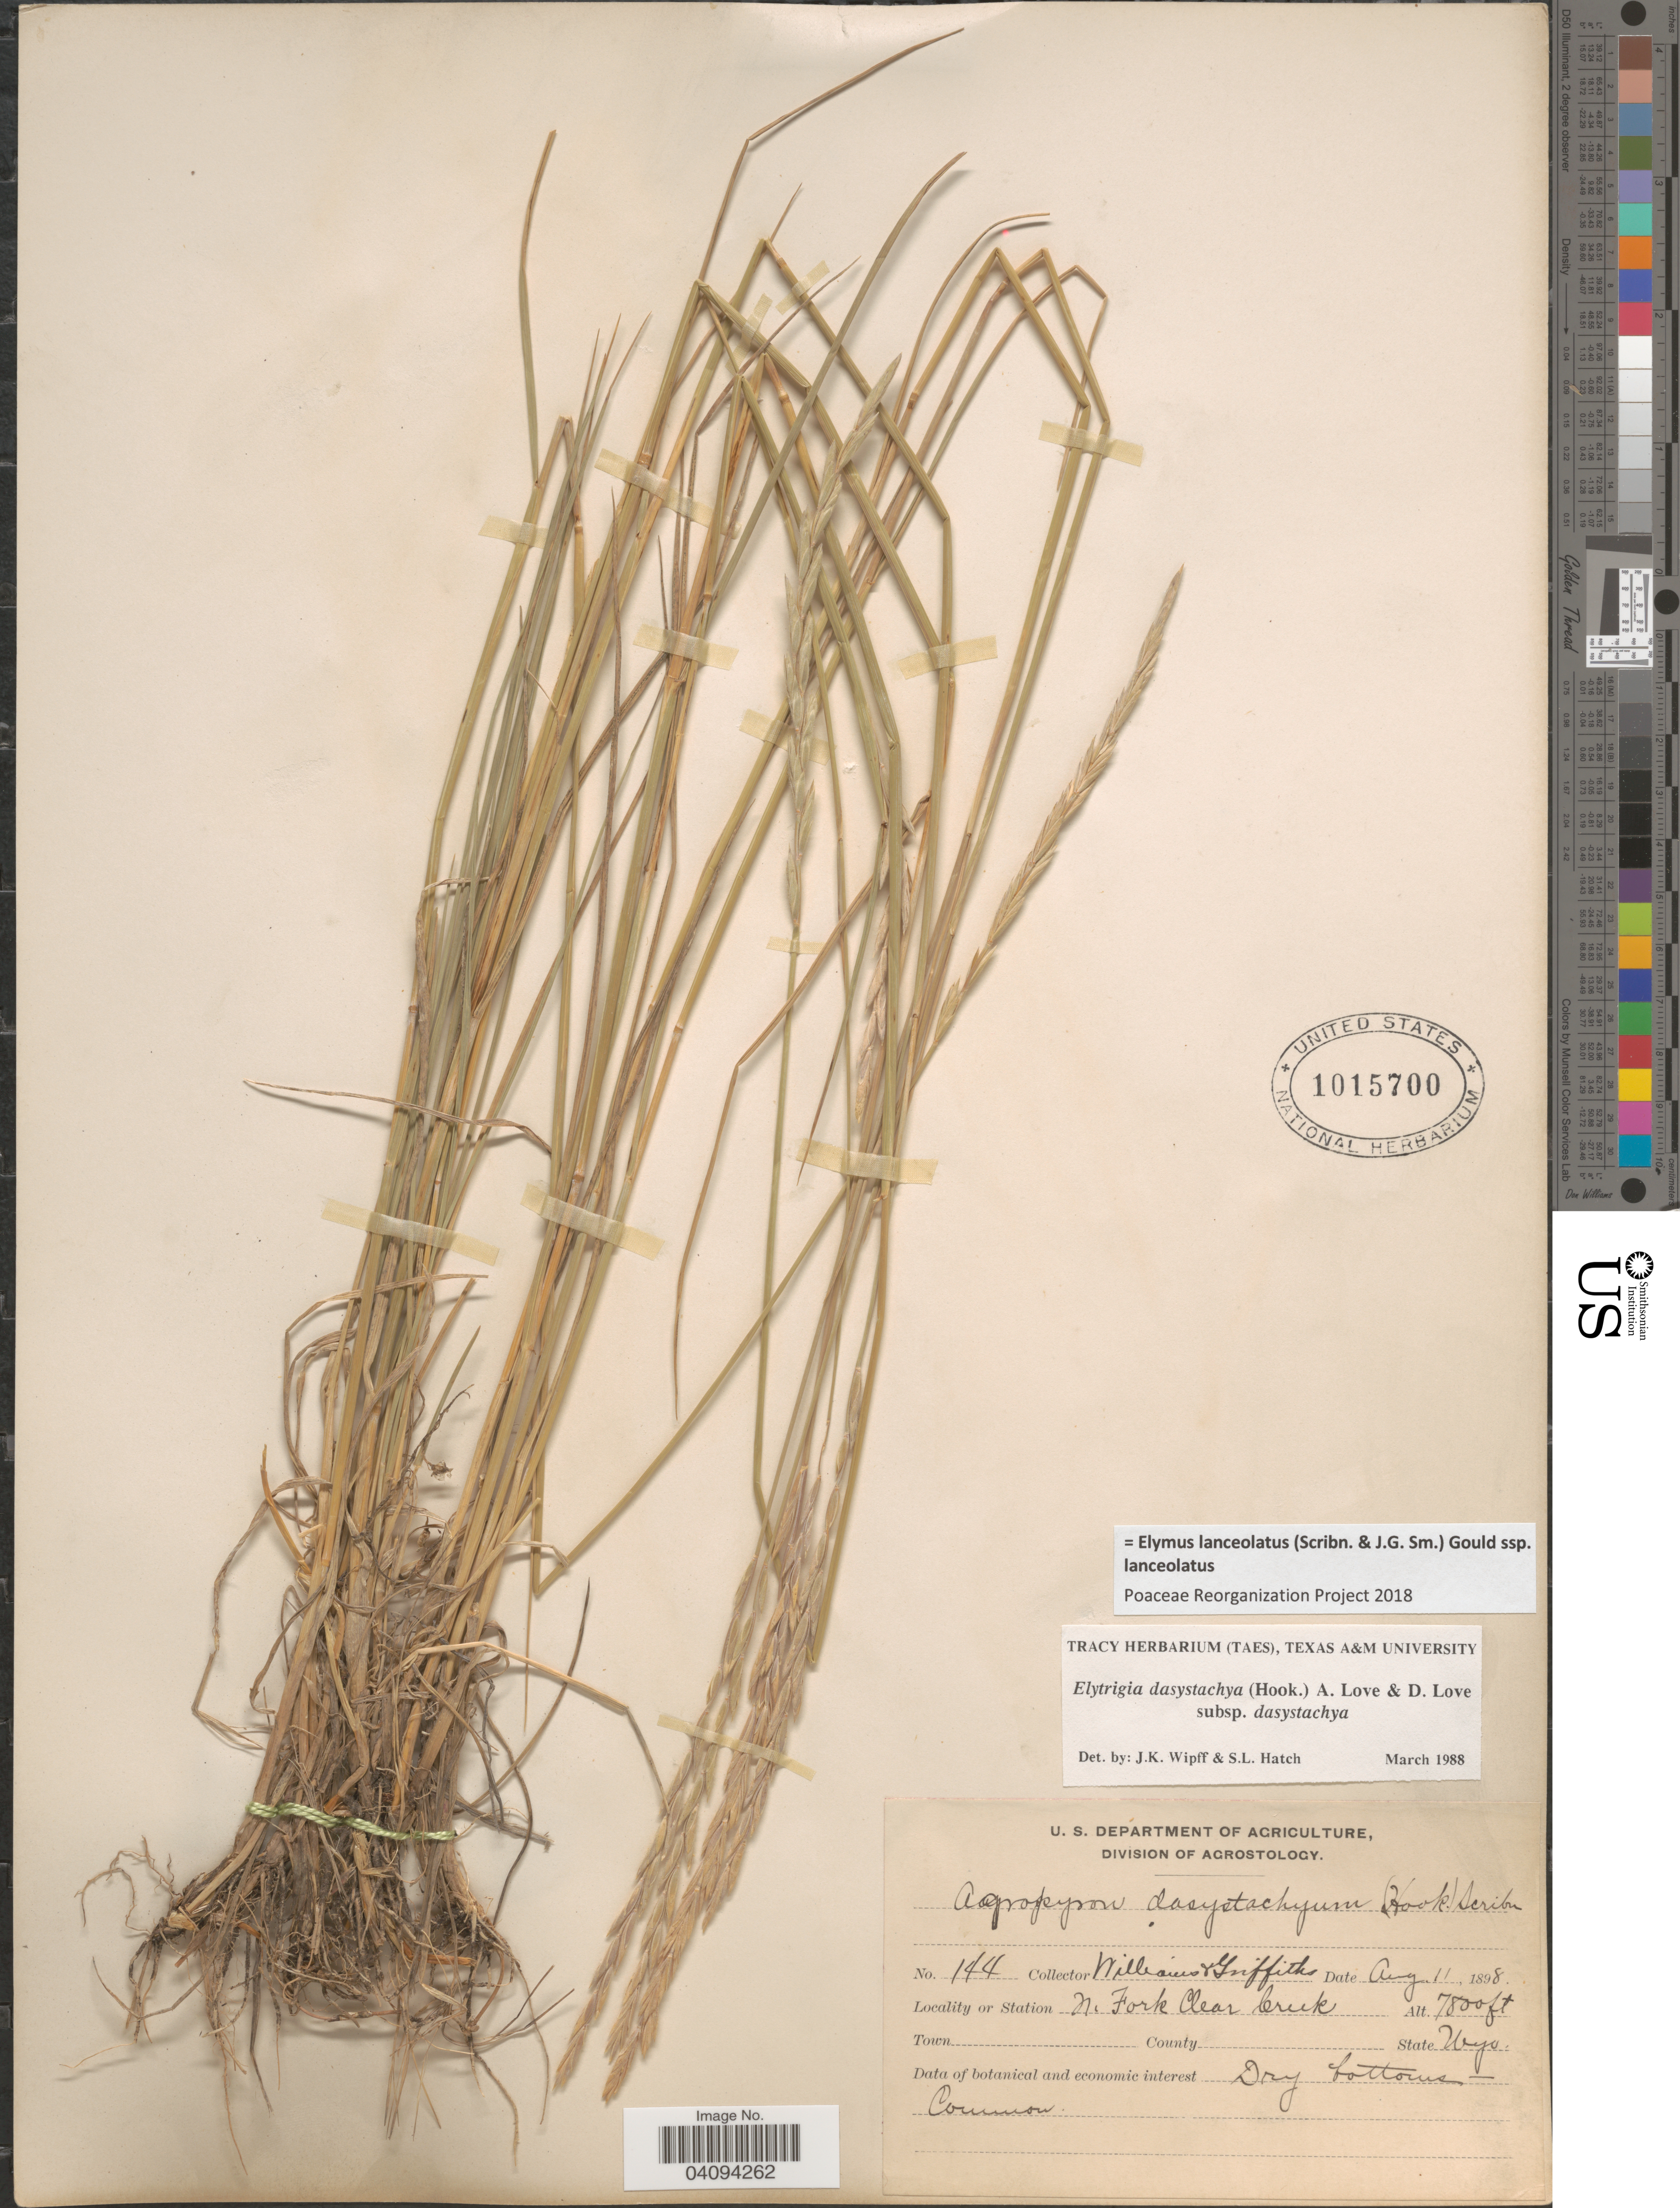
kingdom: Plantae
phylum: Tracheophyta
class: Liliopsida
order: Poales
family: Poaceae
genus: Elymus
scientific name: Elymus lanceolatus subsp. lanceolatus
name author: (Scribn. & J.G. Sm.) Gould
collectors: -- Williams & -- Griffiths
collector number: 144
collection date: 1898-08-11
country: United States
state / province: Wyoming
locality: N. Fork Clear Creek. Dry bottoms.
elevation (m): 2377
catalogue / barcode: US 1015700